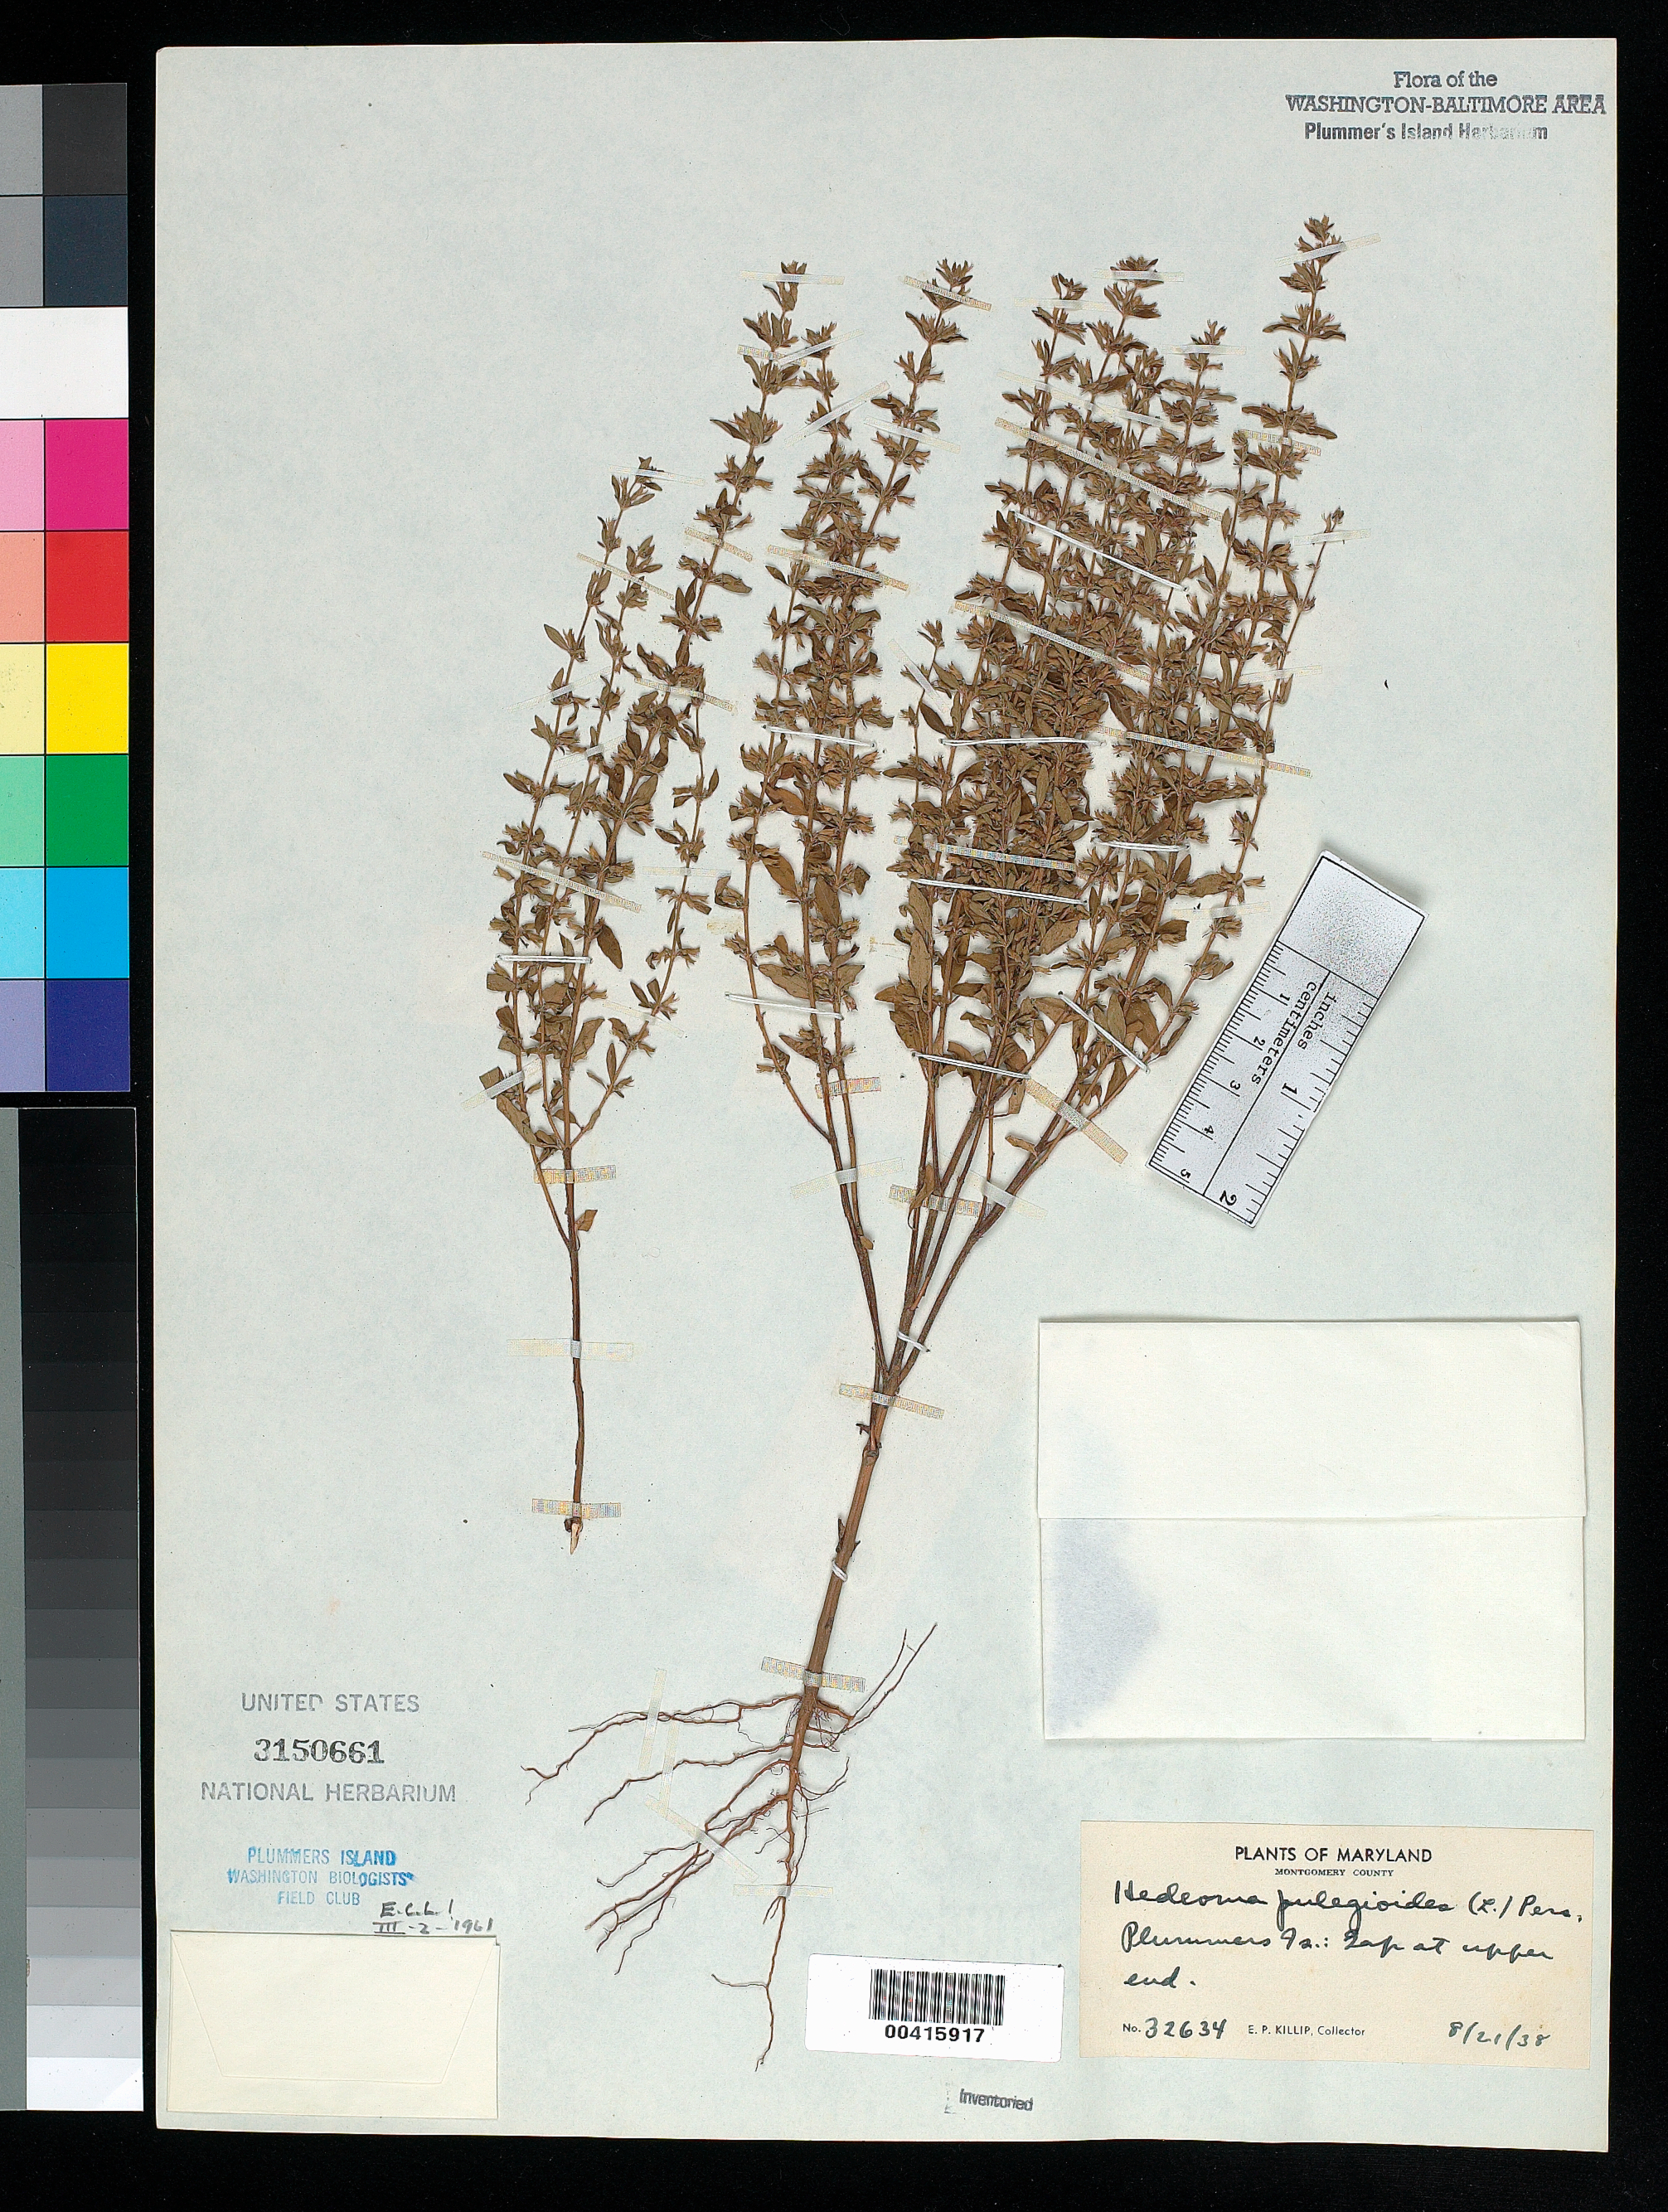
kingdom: Plantae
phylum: Tracheophyta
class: Magnoliopsida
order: Lamiales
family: Lamiaceae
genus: Hedeoma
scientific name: Hedeoma pulegioides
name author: (L.) Pers.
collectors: E. P. Killip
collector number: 32634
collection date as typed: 21 Aug 1938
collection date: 1938-08-21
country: United States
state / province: Maryland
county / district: Montgomery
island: Plummers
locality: Plummer's Island; Gap at upper end C. & O. Canal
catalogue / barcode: US 3150661